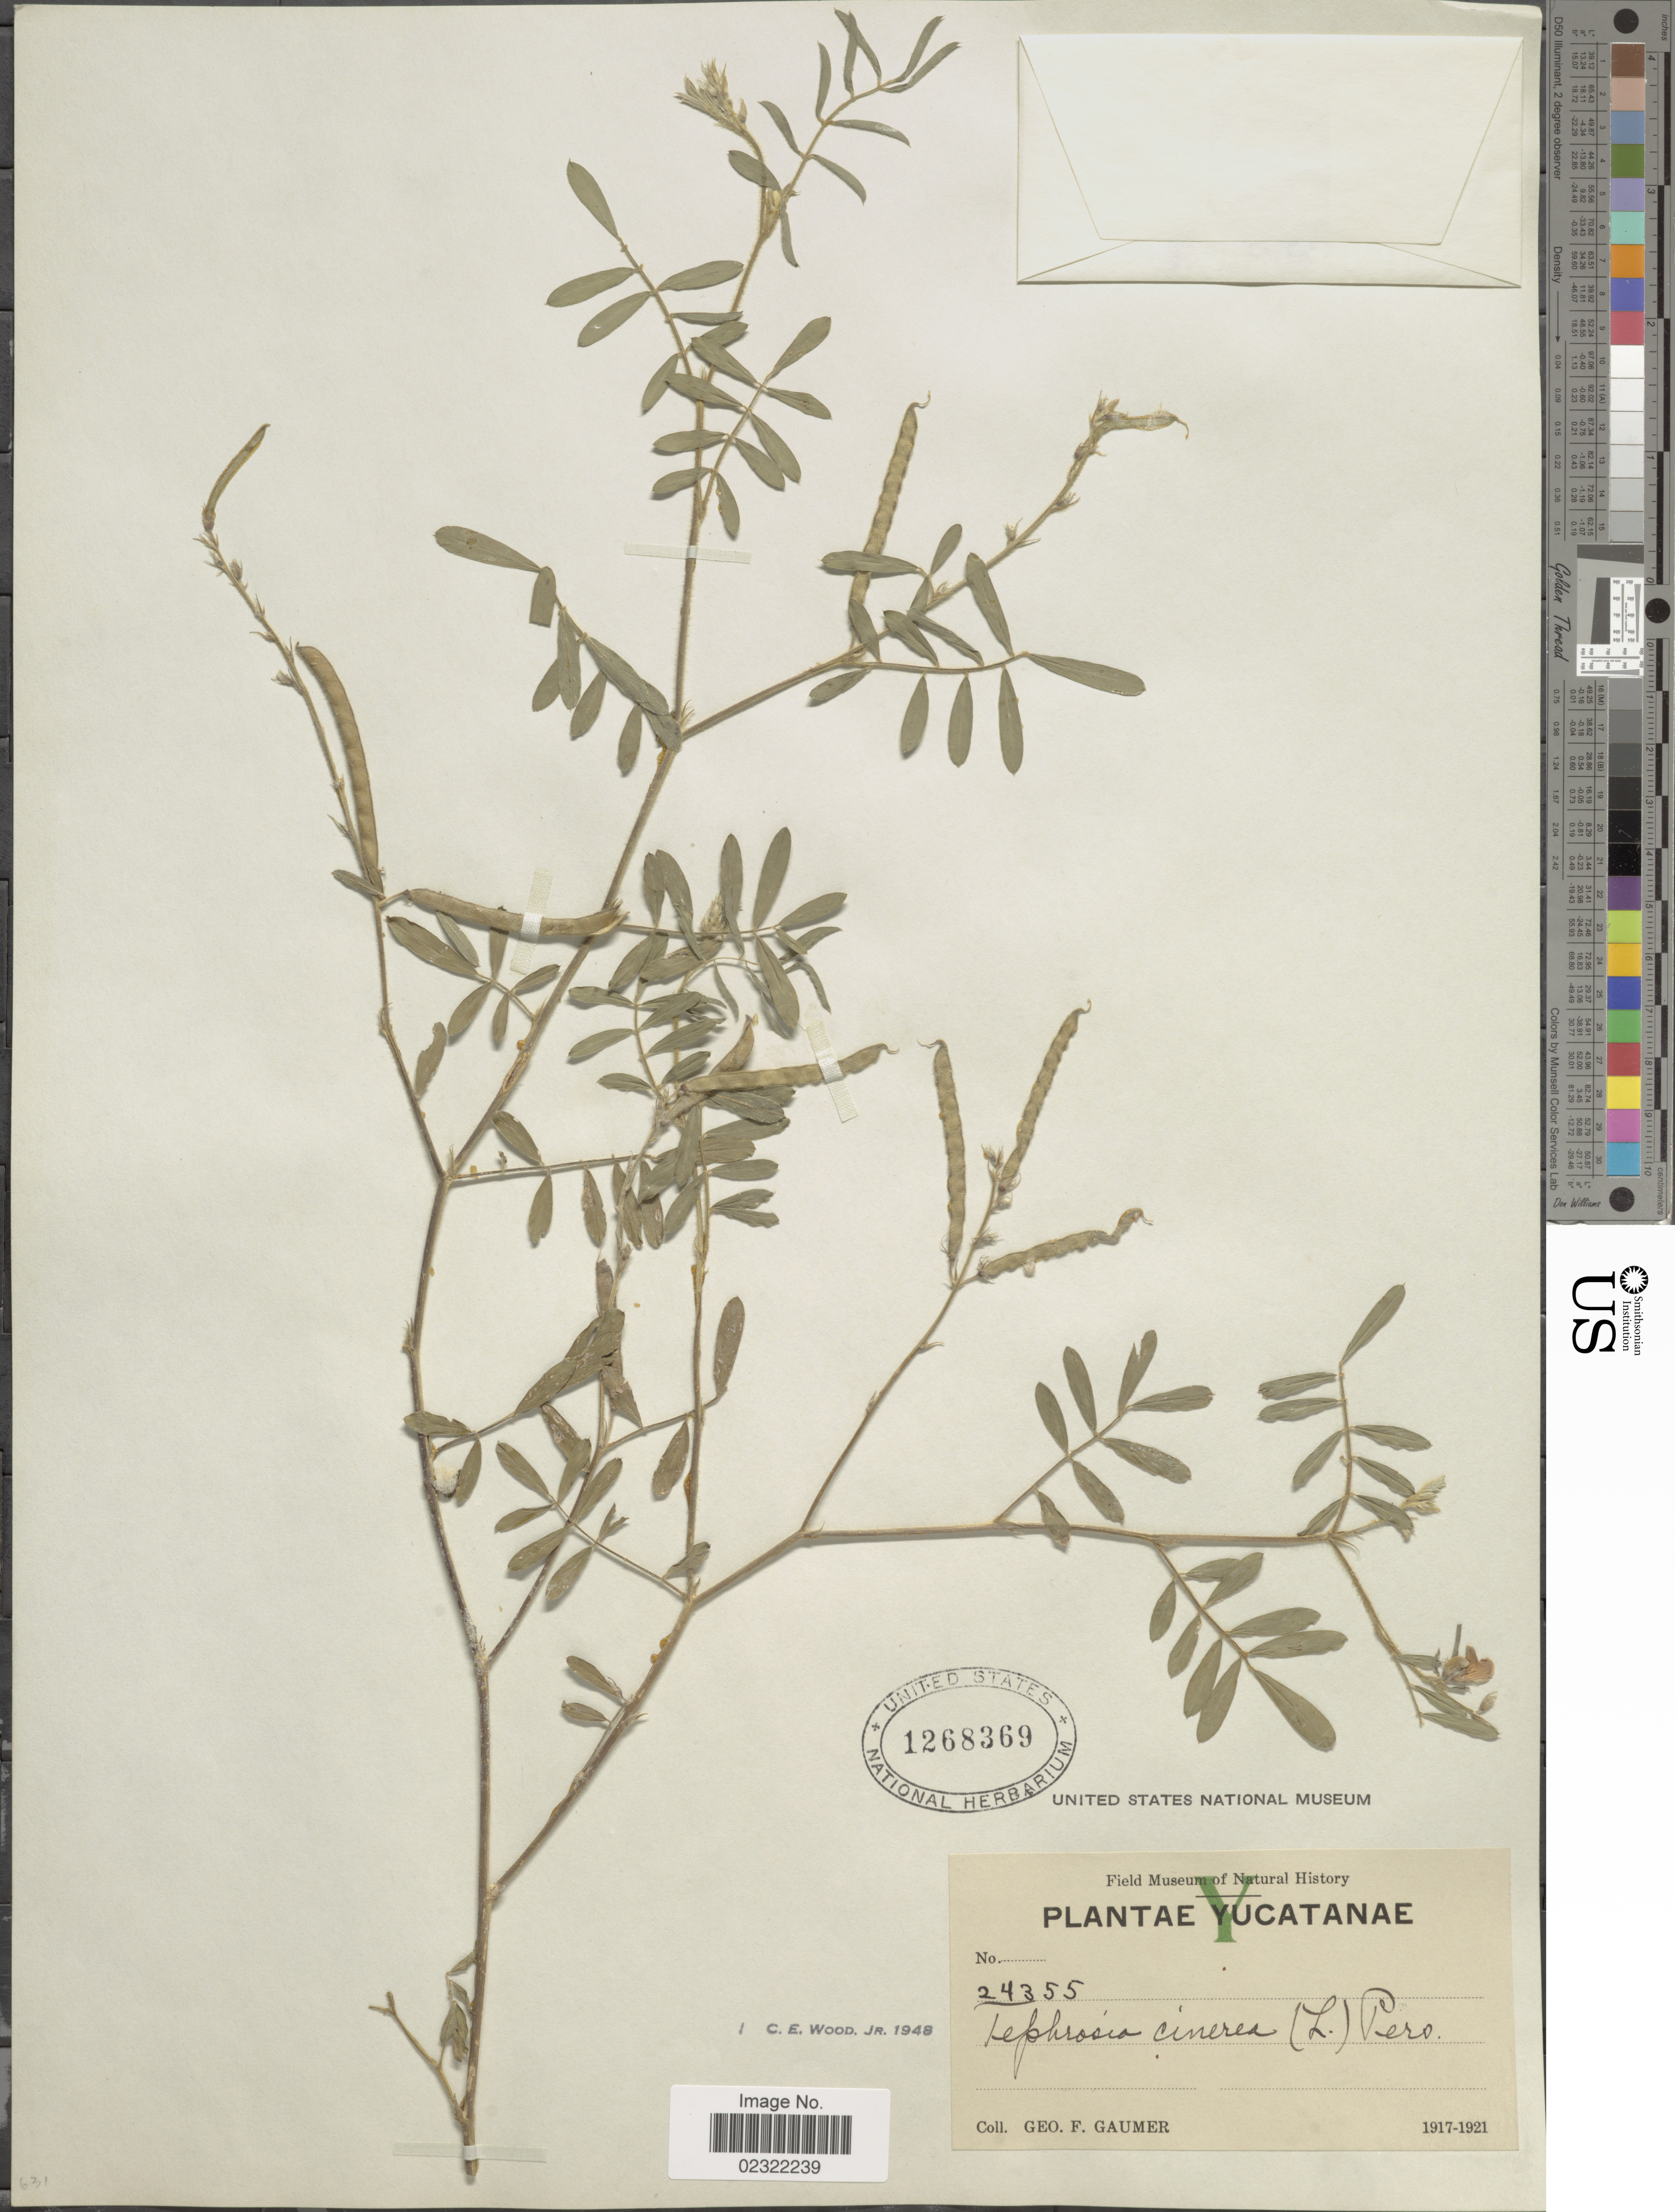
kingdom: Plantae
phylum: Tracheophyta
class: Magnoliopsida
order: Fabales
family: Fabaceae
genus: Tephrosia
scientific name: Tephrosia cinerea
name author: (L.) Pers.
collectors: G. F. Gaumer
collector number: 24355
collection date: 1917/1921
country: Mexico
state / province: Yucatán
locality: Yucatanae.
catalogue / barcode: US 1268369